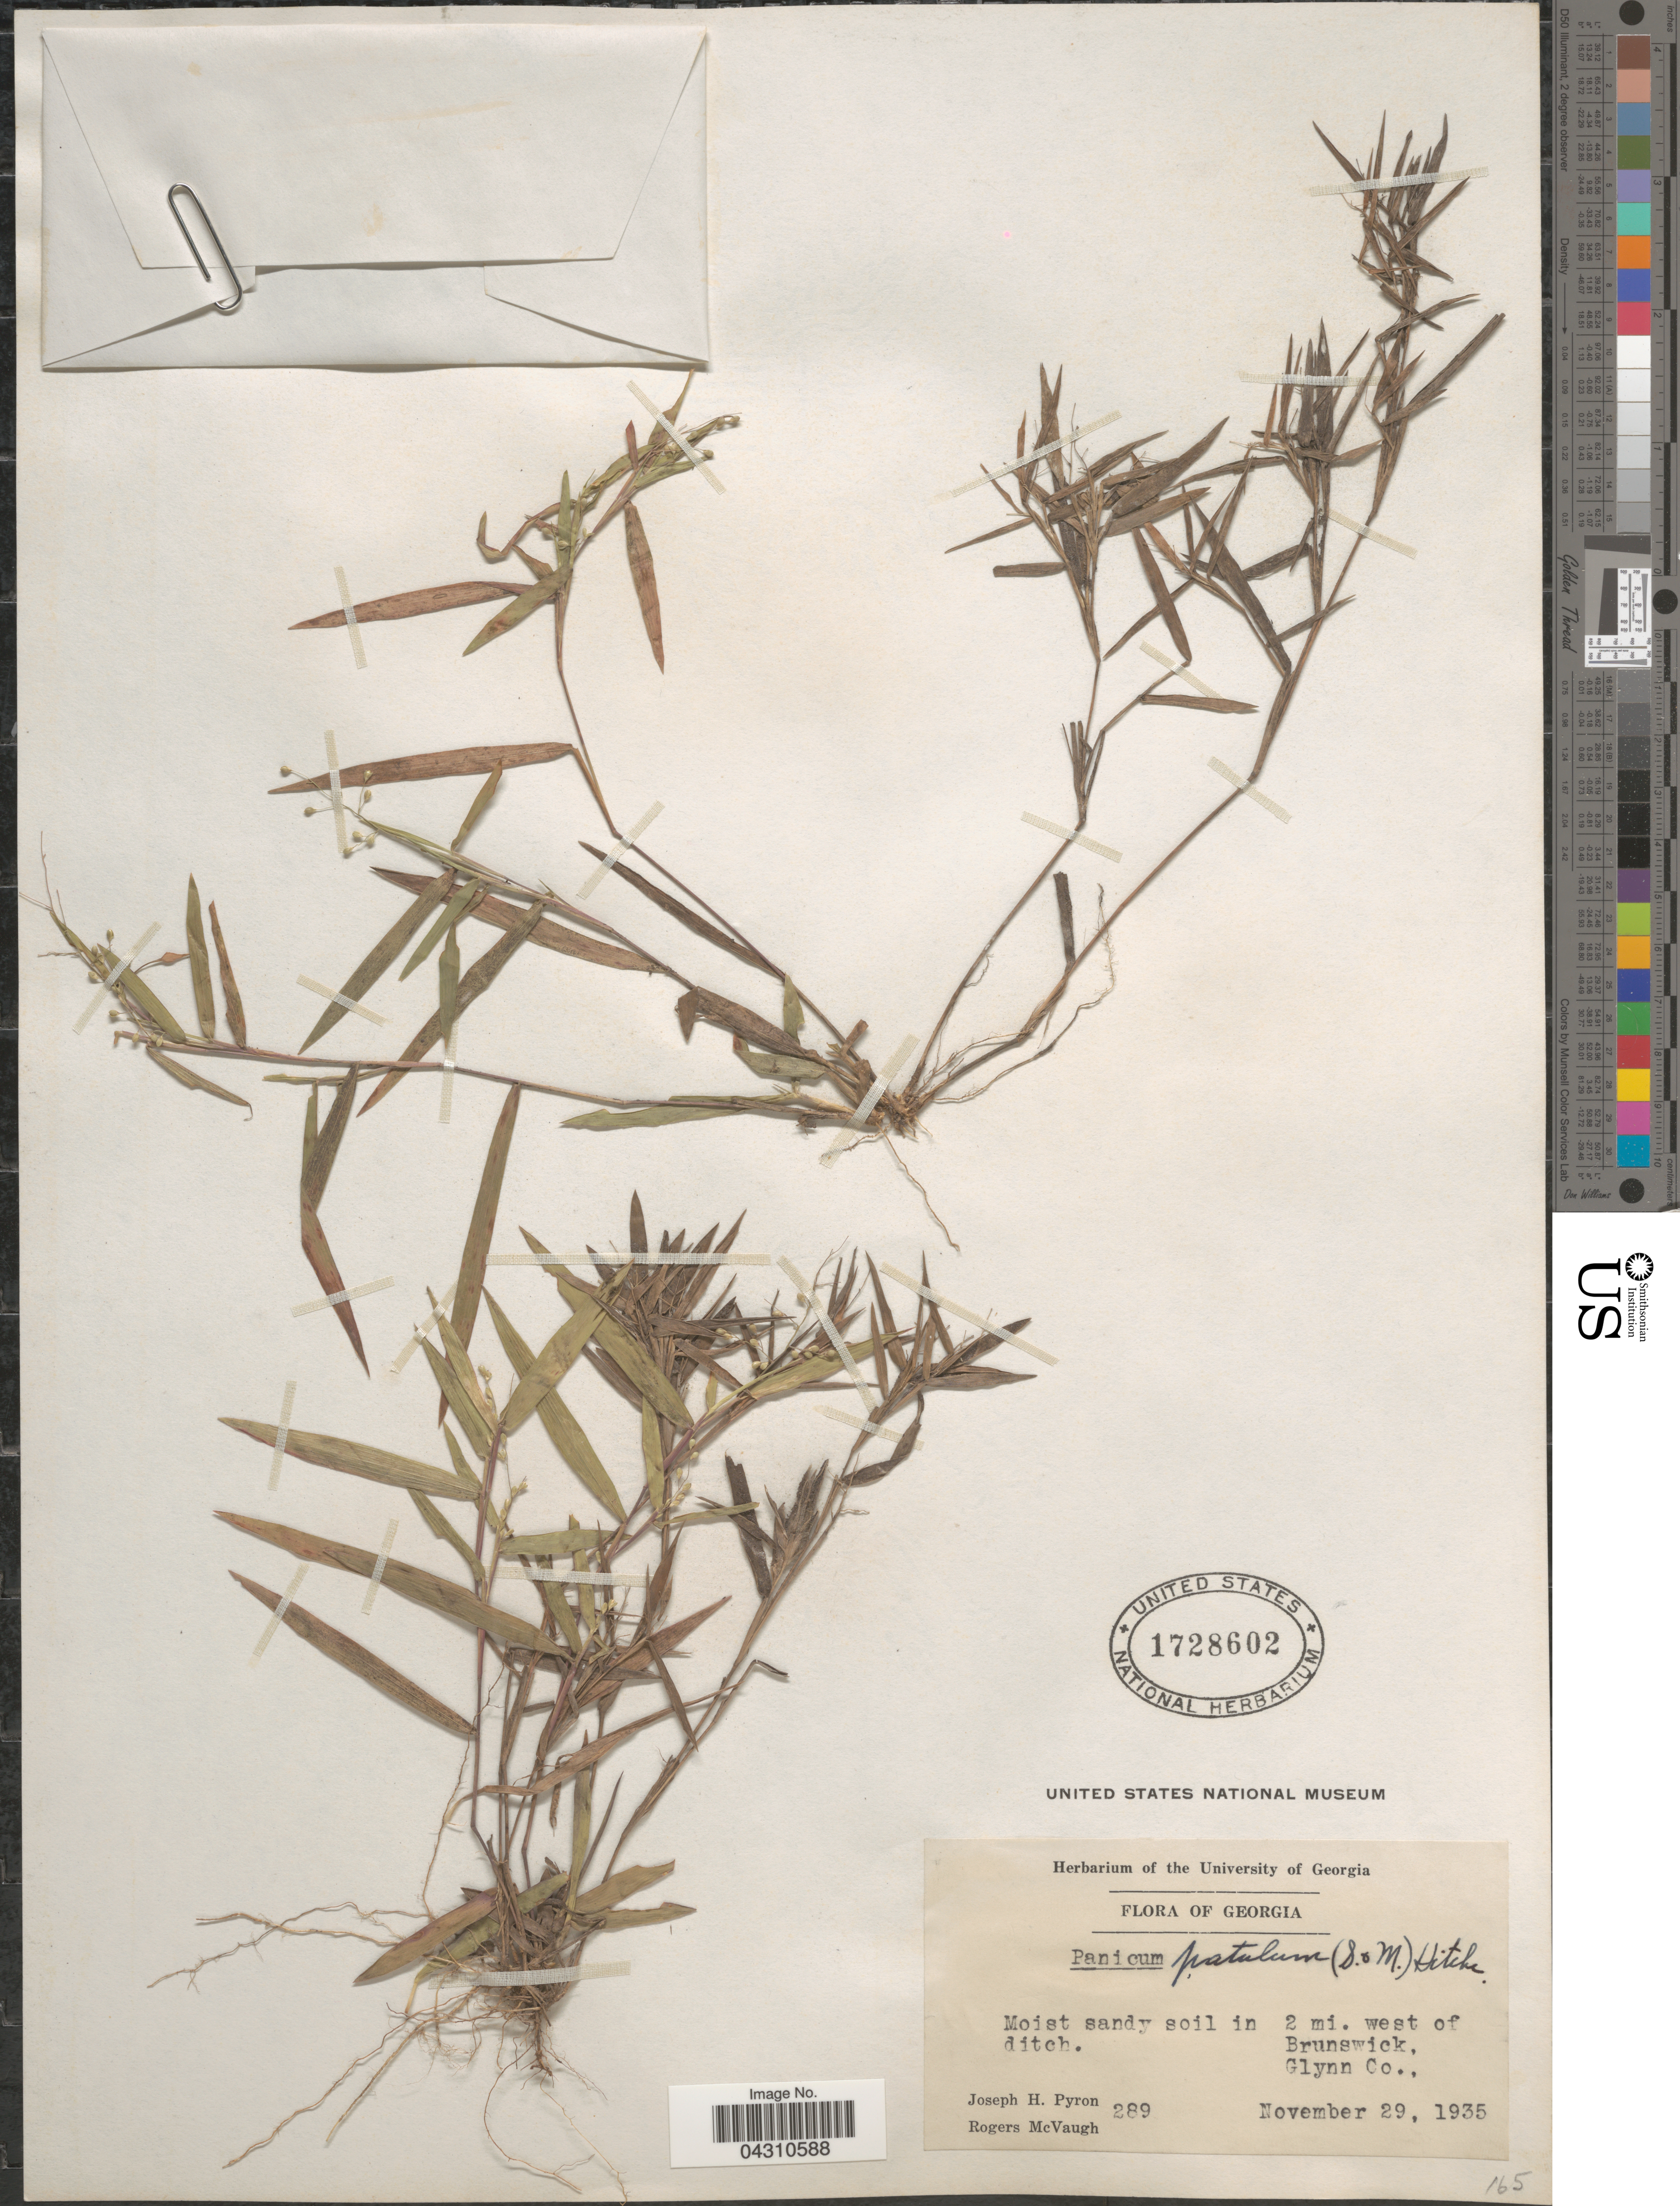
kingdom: Plantae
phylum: Tracheophyta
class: Liliopsida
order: Poales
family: Poaceae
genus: Dichanthelium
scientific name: Dichanthelium portoricense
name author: (Desv. ex Ham.) B.F. Hansen & Wunderlin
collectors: J. H. Pyron & R. McVaugh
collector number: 289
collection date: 1935-11-29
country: United States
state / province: Georgia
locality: Moist sandy soil in 2 mi. west of ditch. Brunswick, Glynn Co.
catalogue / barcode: US 1728602